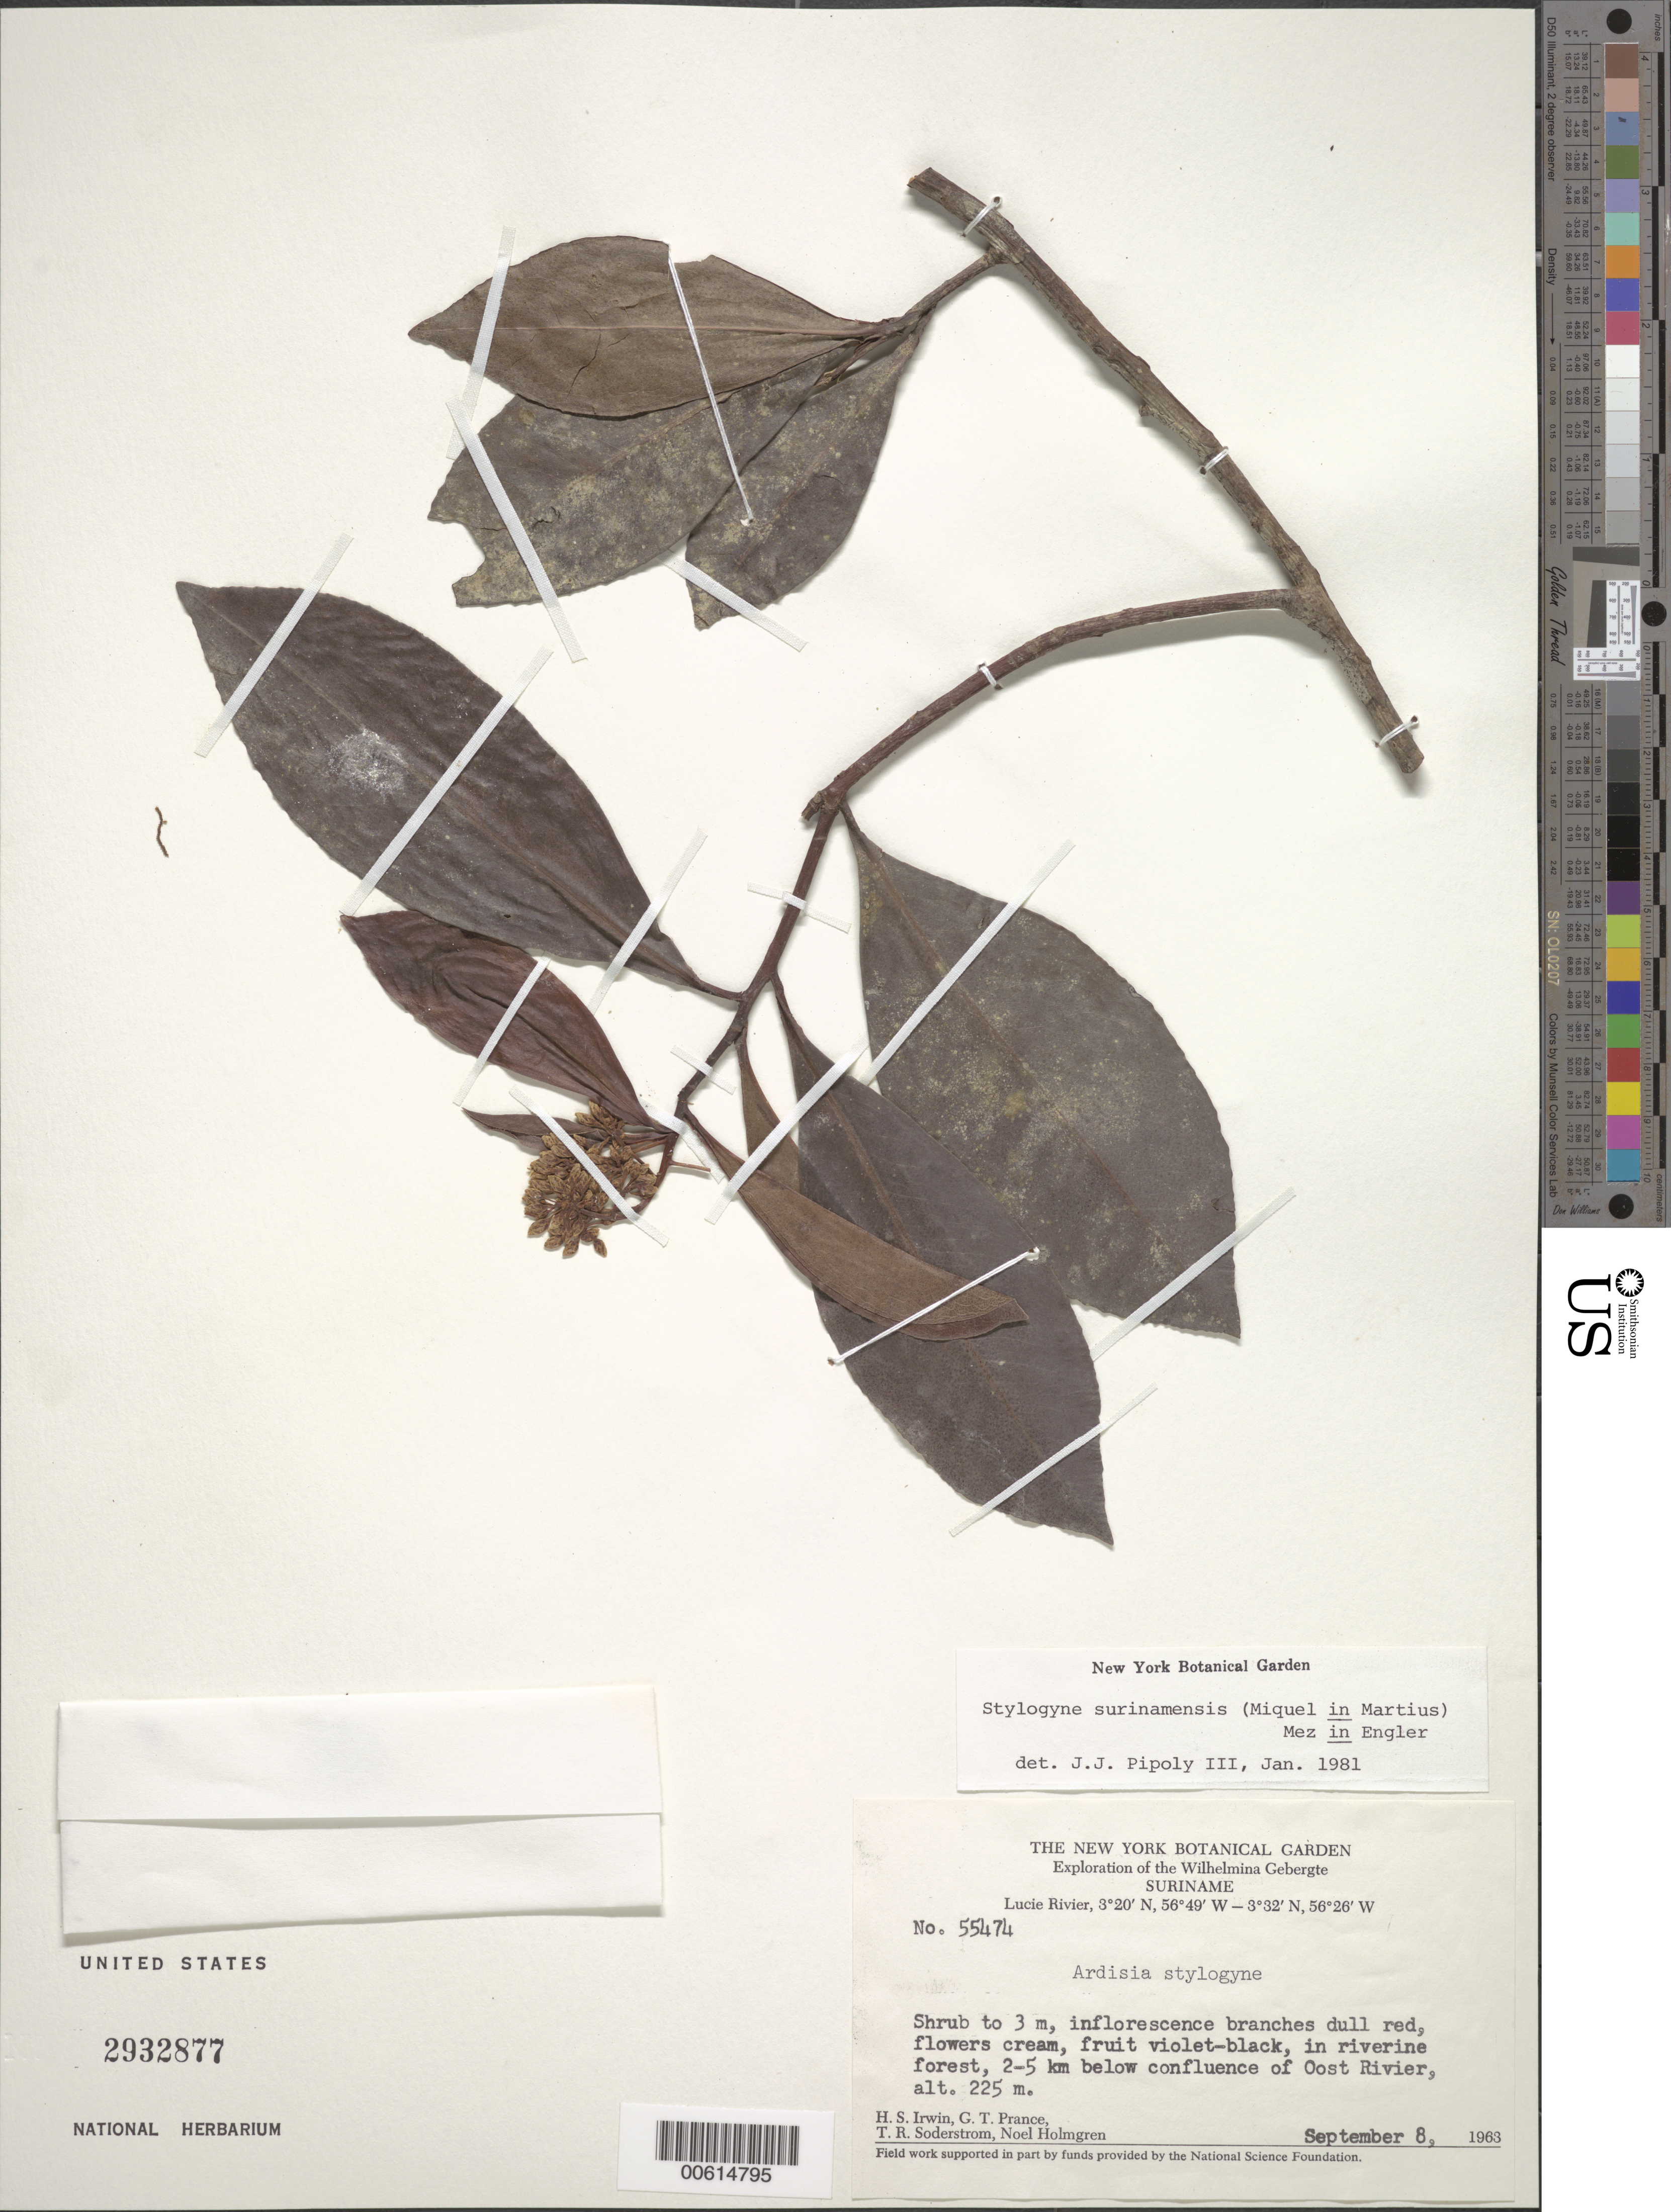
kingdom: Plantae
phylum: Tracheophyta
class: Magnoliopsida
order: Ericales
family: Primulaceae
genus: Stylogyne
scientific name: Stylogyne surinamensis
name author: (Miq.) Mez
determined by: Pipoly, J. J., III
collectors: H. Irwin, G. T. Prance, T. R. Soderstrom & N. H. Holmgren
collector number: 55474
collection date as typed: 8-Sep-63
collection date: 1963-09-08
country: Suriname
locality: Lucie R., 2-5 km below confl. with Oost R., Wilhelmina Gebergte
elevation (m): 225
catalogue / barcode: US 2932877